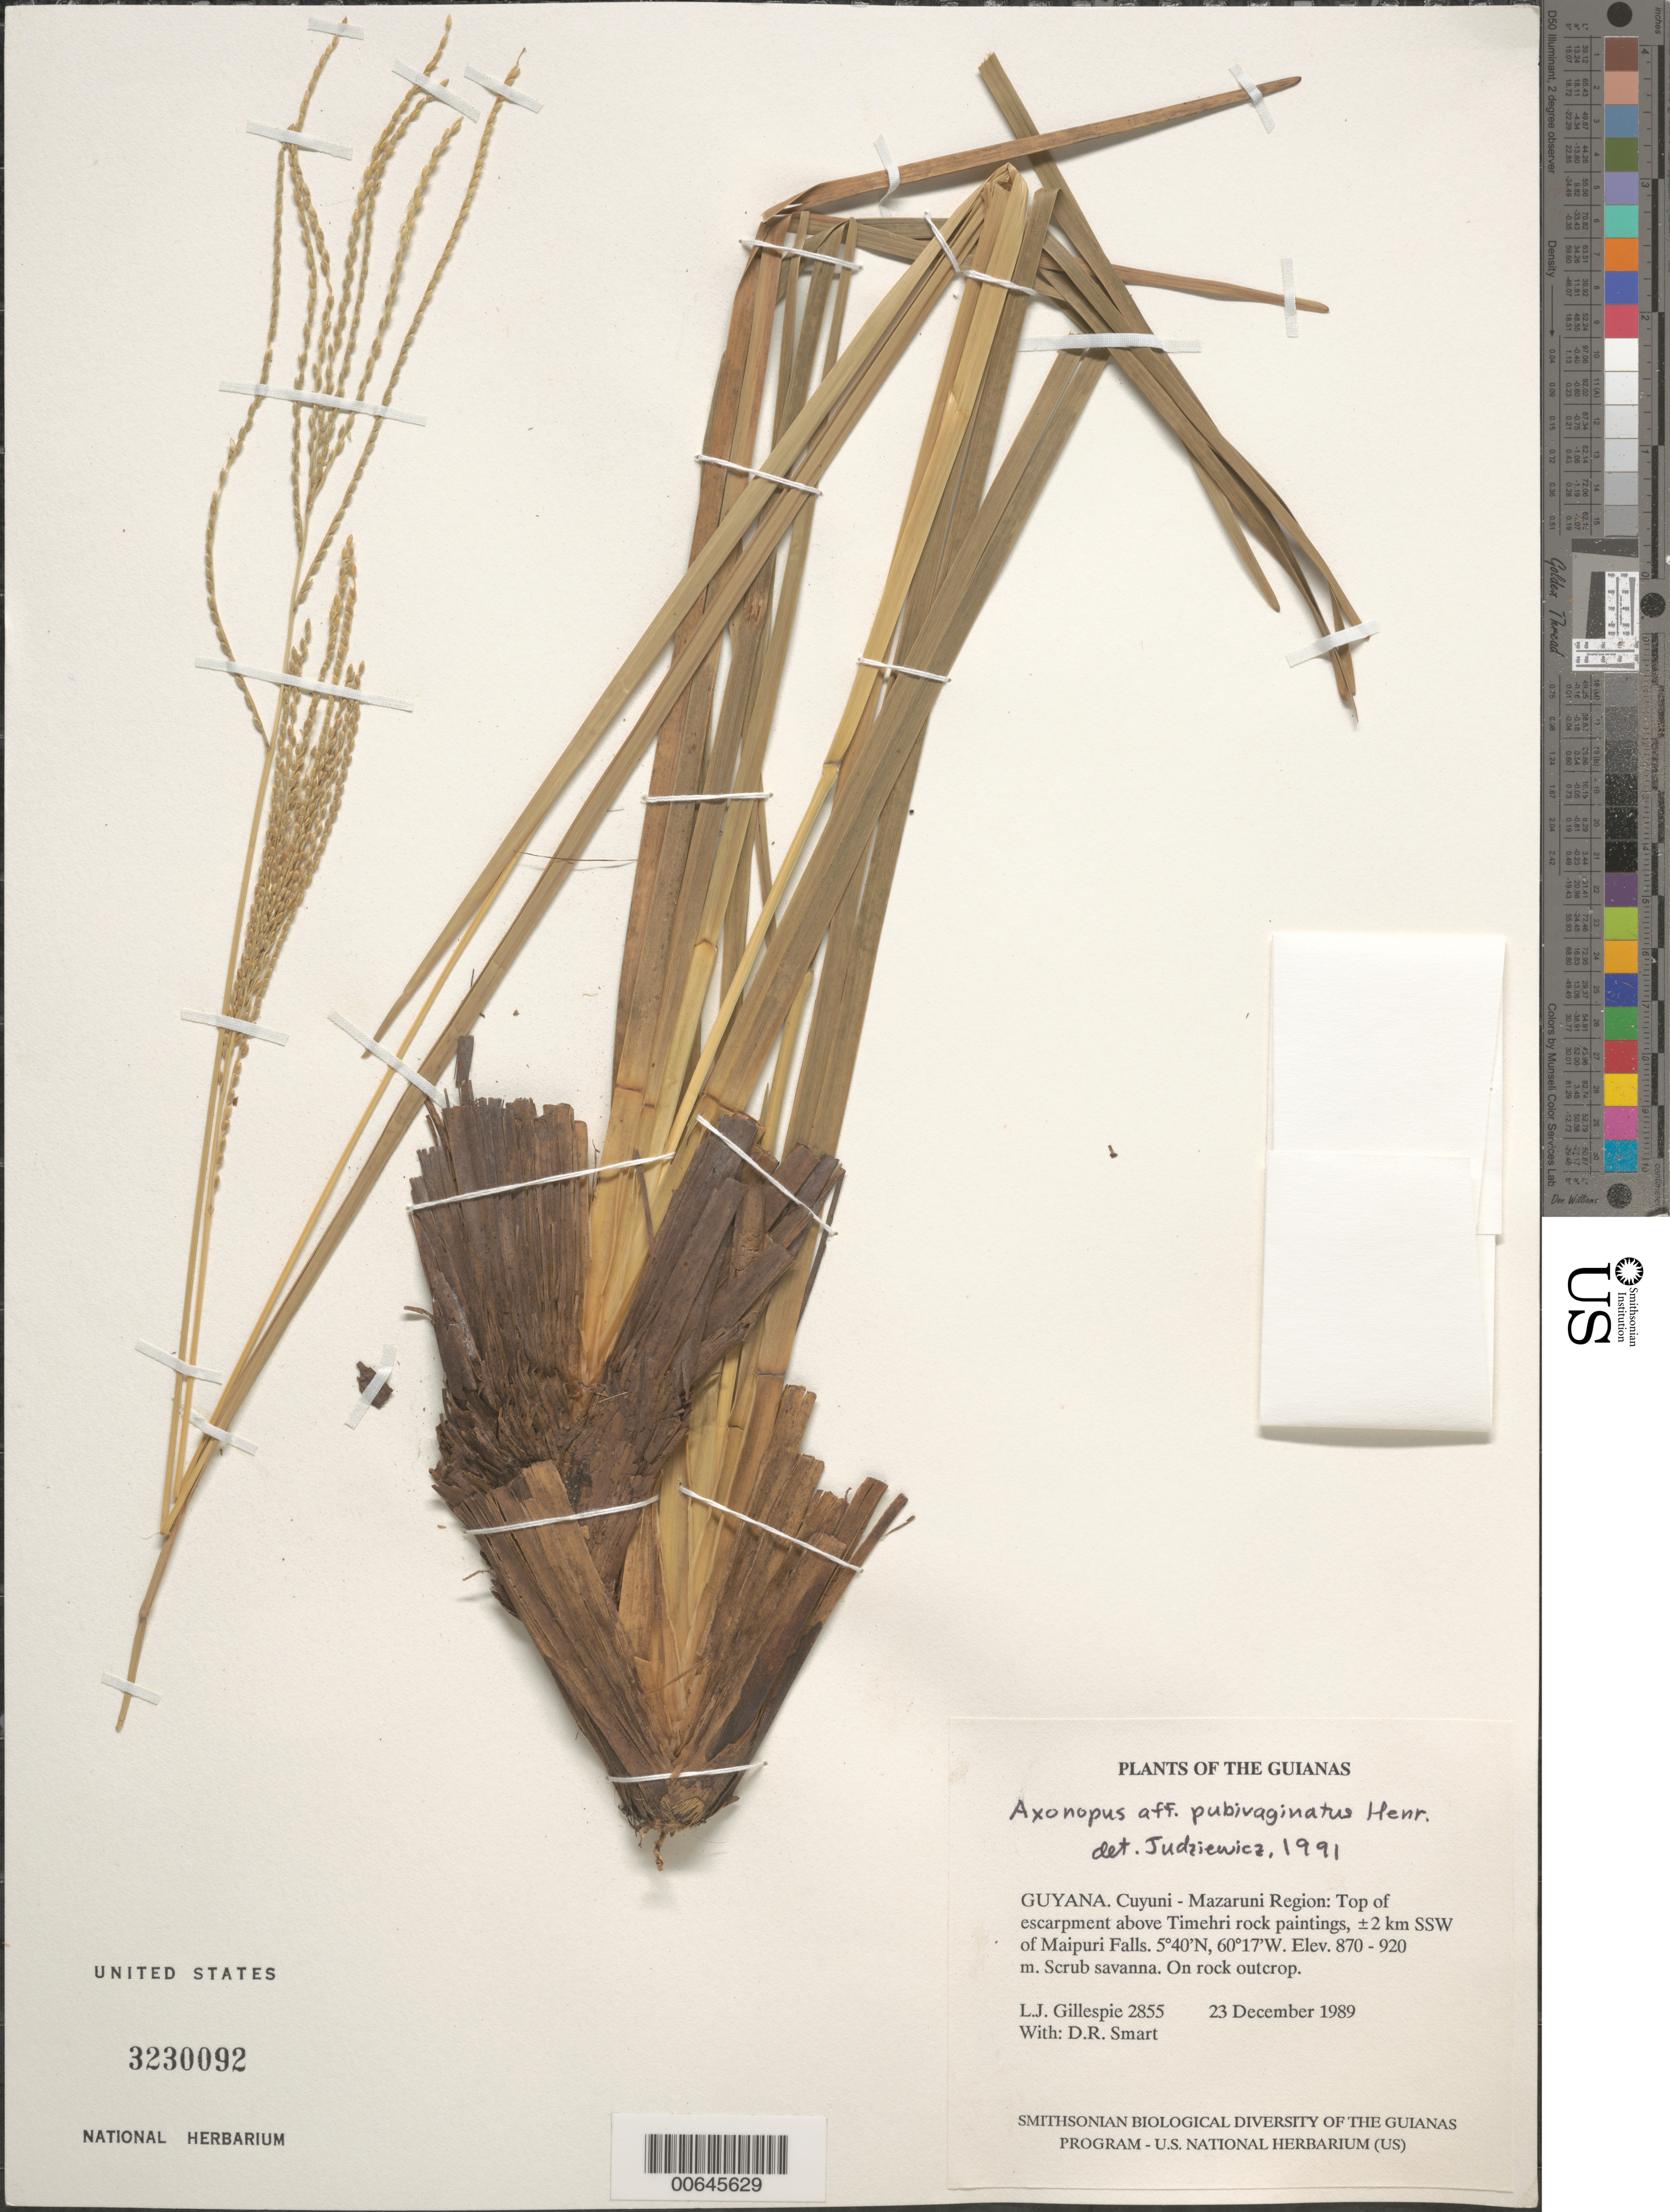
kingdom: Plantae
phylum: Tracheophyta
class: Liliopsida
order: Poales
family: Poaceae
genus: Axonopus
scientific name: Axonopus pubivaginatus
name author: Henr.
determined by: Judziewicz, E. J.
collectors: L. J. Gillespie & D. R. Smart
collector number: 2855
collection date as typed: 23 December 1989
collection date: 1989-12-23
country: Guyana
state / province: Cuyuni-Mazaruni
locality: Top of escarpment above Timehri rock paintings, ±2 km SSW of Maipuri Falls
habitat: Scrub savanna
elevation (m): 870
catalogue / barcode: US 3230092